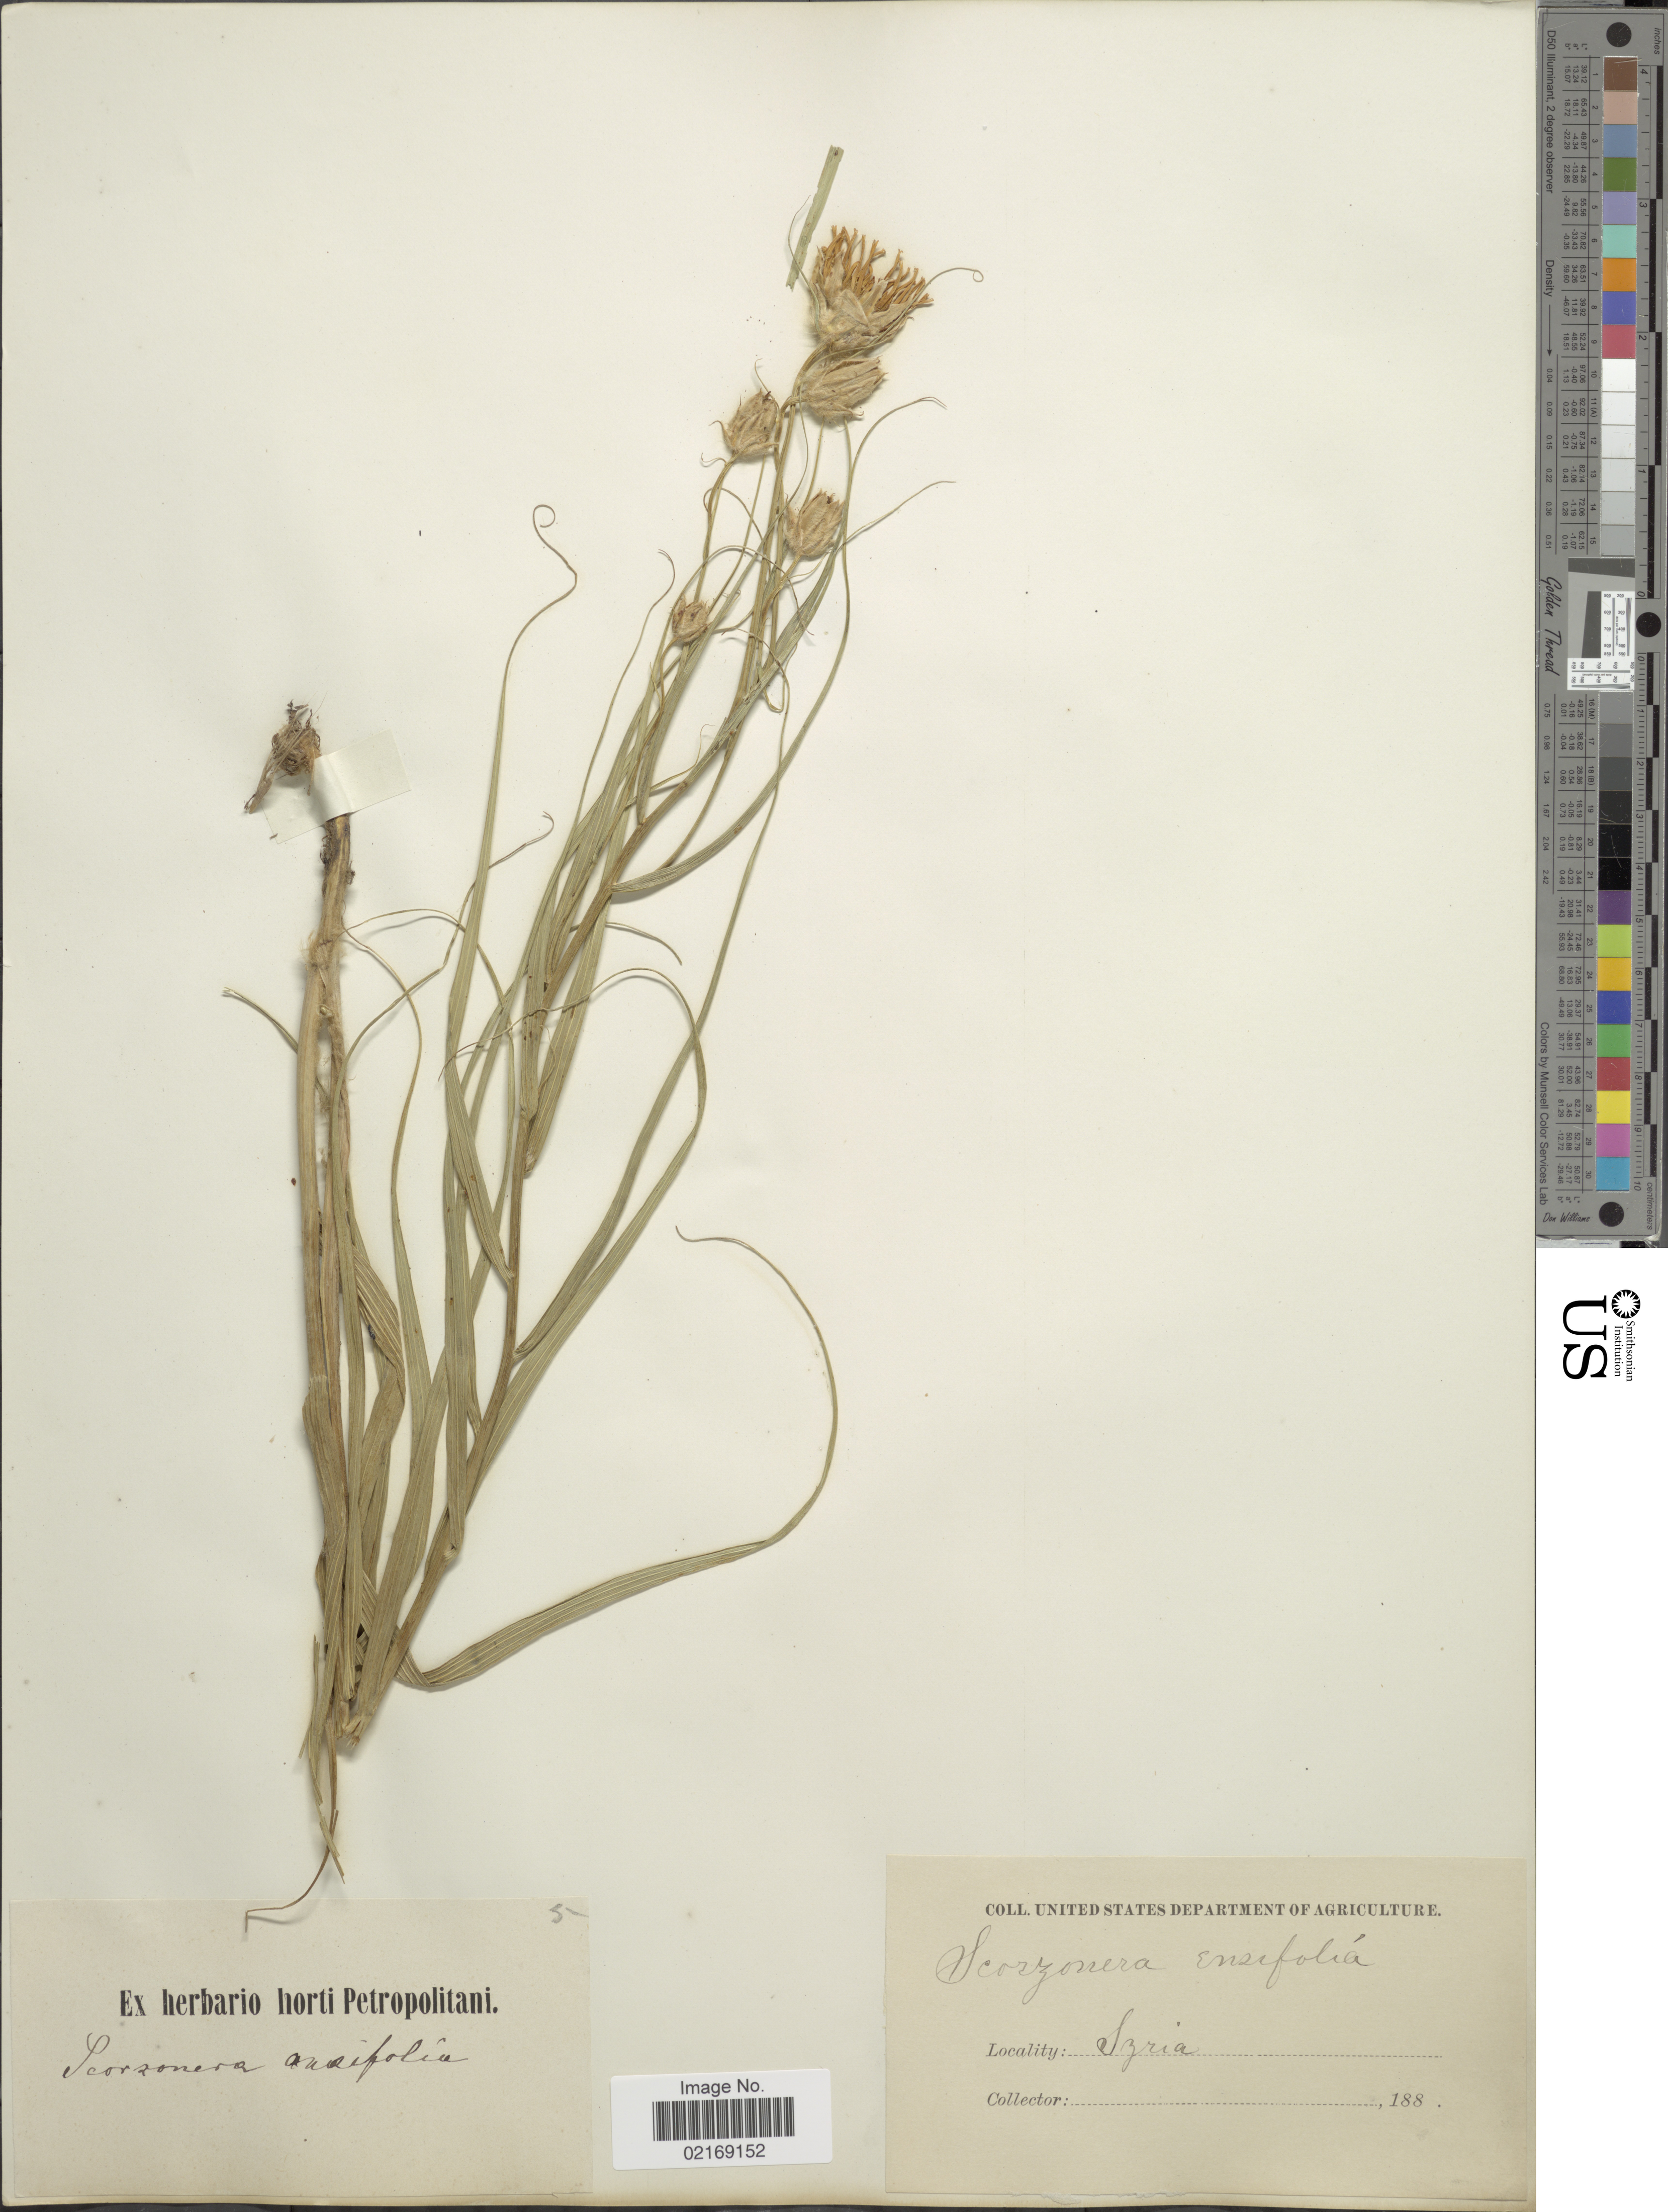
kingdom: Plantae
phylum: Tracheophyta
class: Magnoliopsida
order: Asterales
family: Asteraceae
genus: Scorzonera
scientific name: Scorzonera ensifolia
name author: M. Bieb.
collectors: ex Herb. Horti Bot. Petropolitani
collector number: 5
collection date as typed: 188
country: Syria